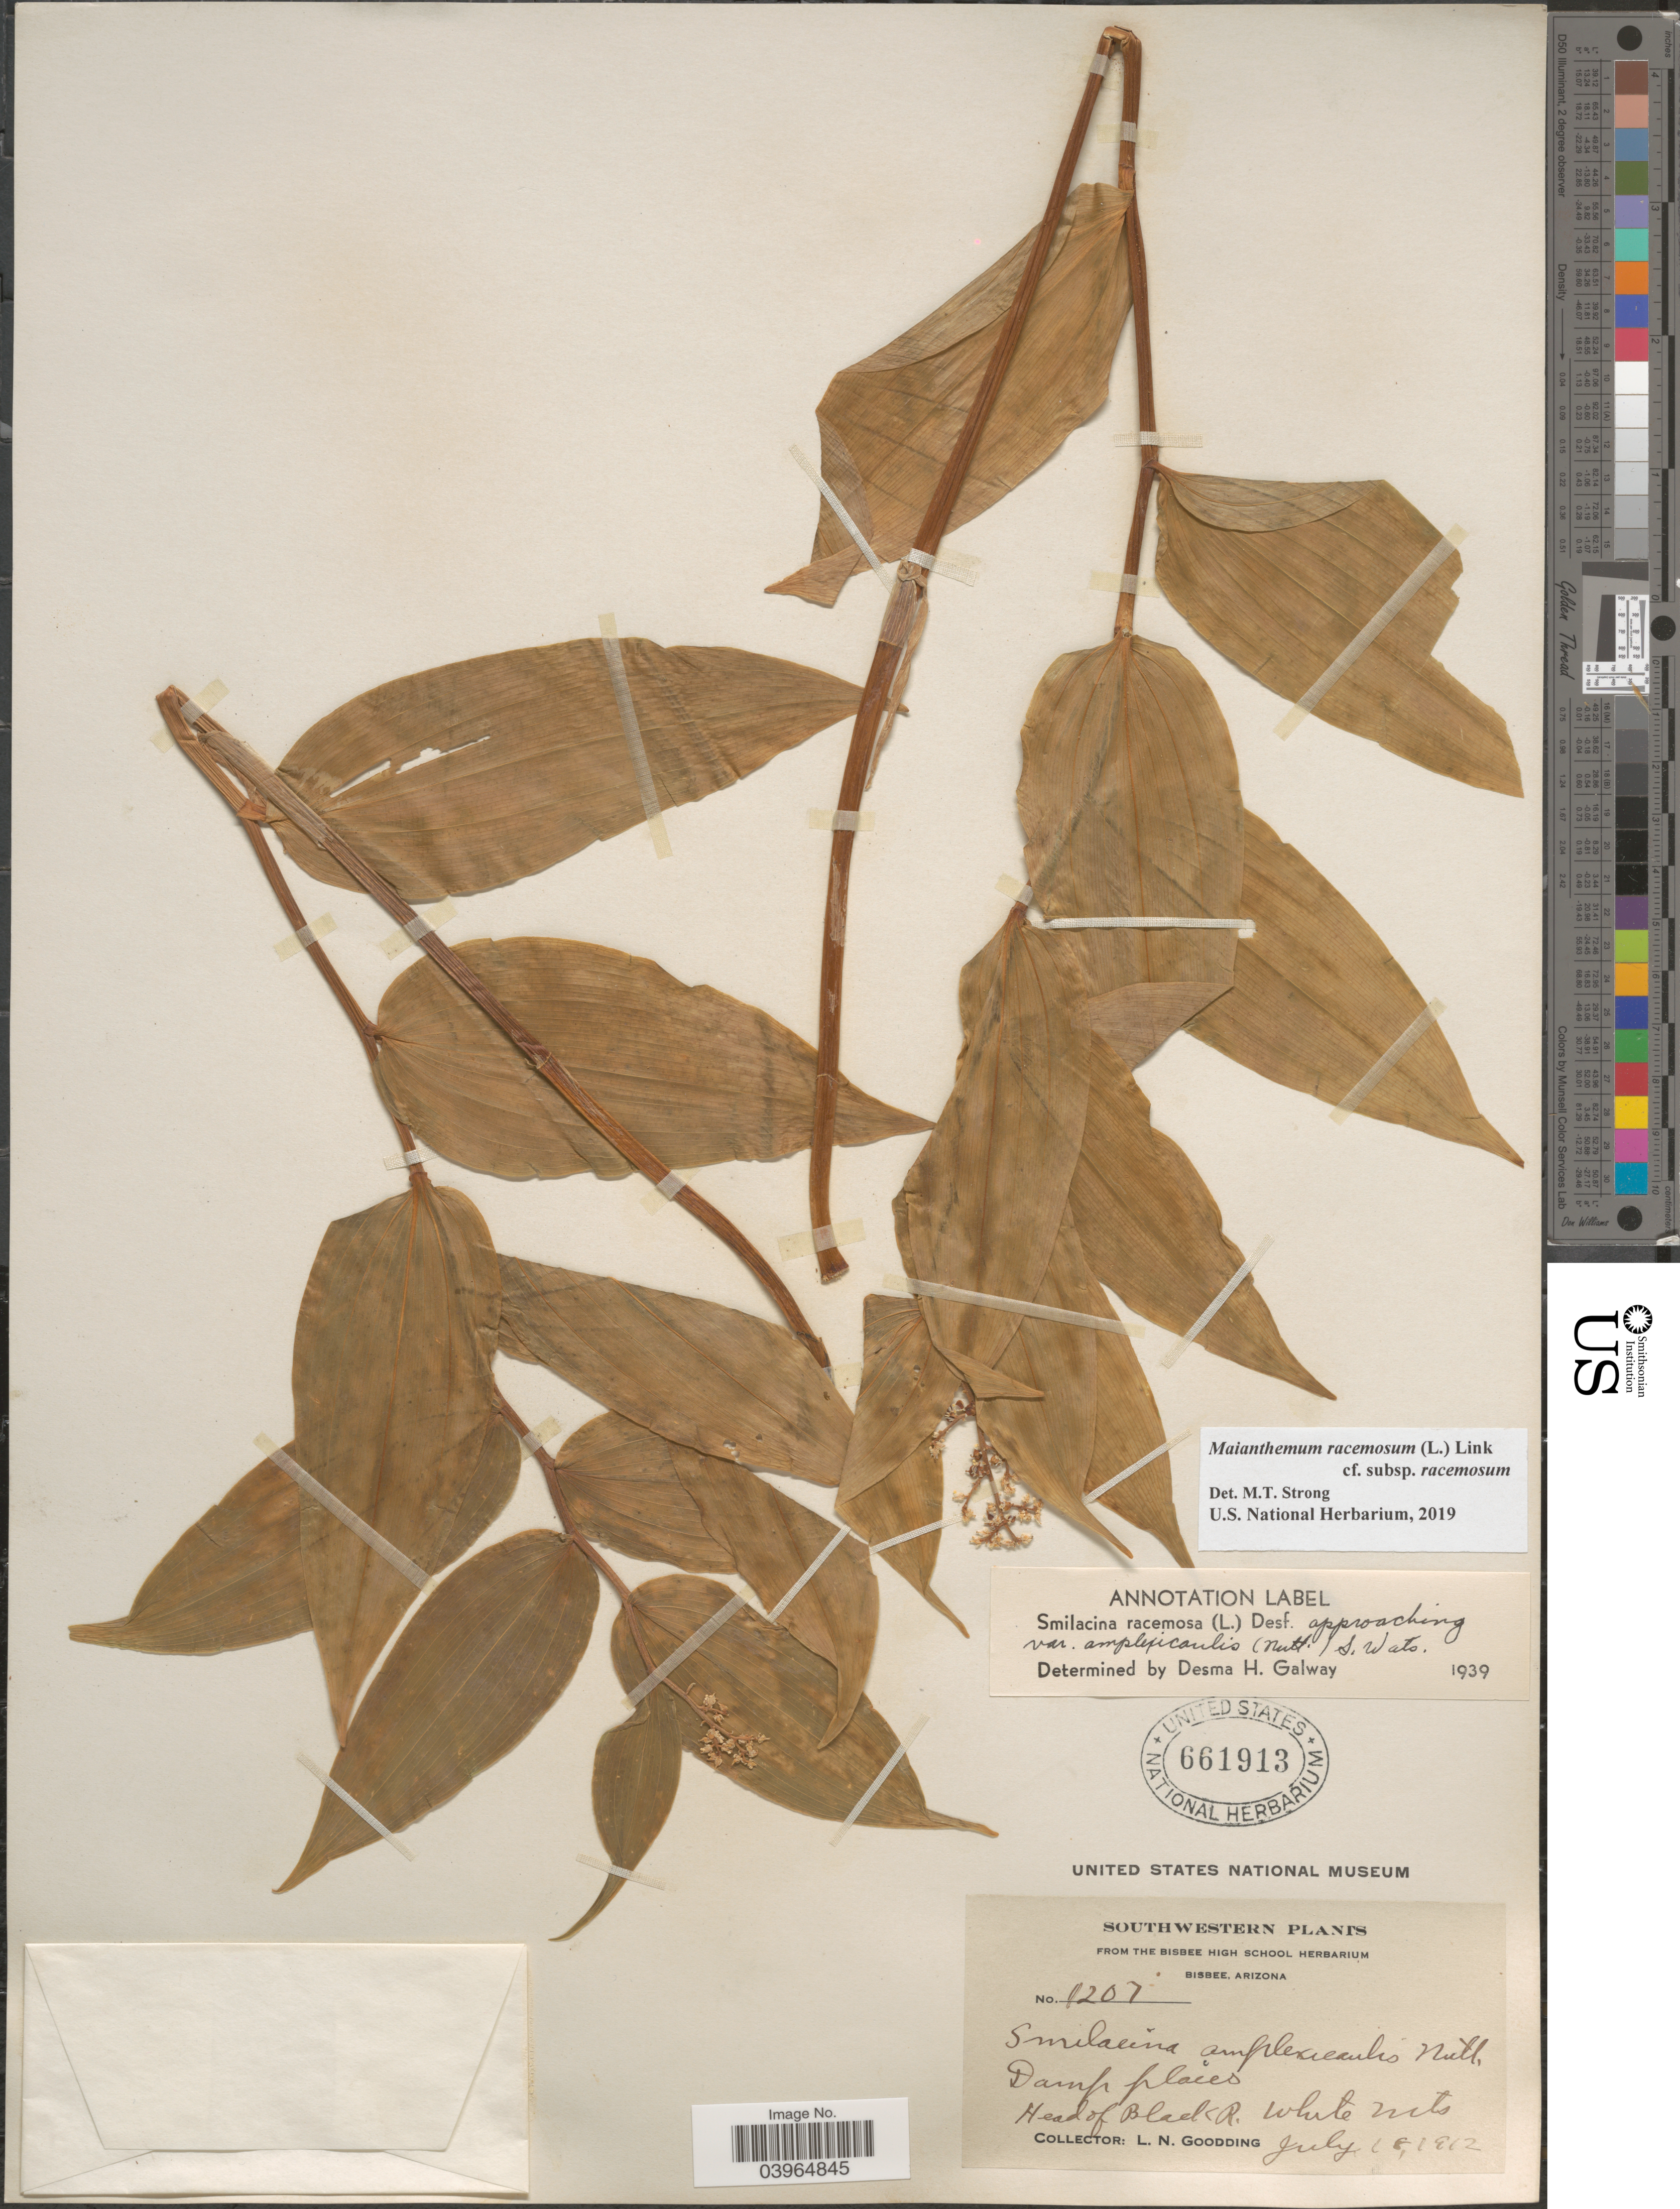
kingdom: Plantae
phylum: Tracheophyta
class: Liliopsida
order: Asparagales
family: Asparagaceae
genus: Maianthemum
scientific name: Maianthemum racemosum subsp. racemosum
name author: (L.) Link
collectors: L. N. Goodding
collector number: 1207*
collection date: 1912-07-18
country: United States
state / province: Arizona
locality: Southwestern. Head of Black R. White Mts.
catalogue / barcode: US 661913